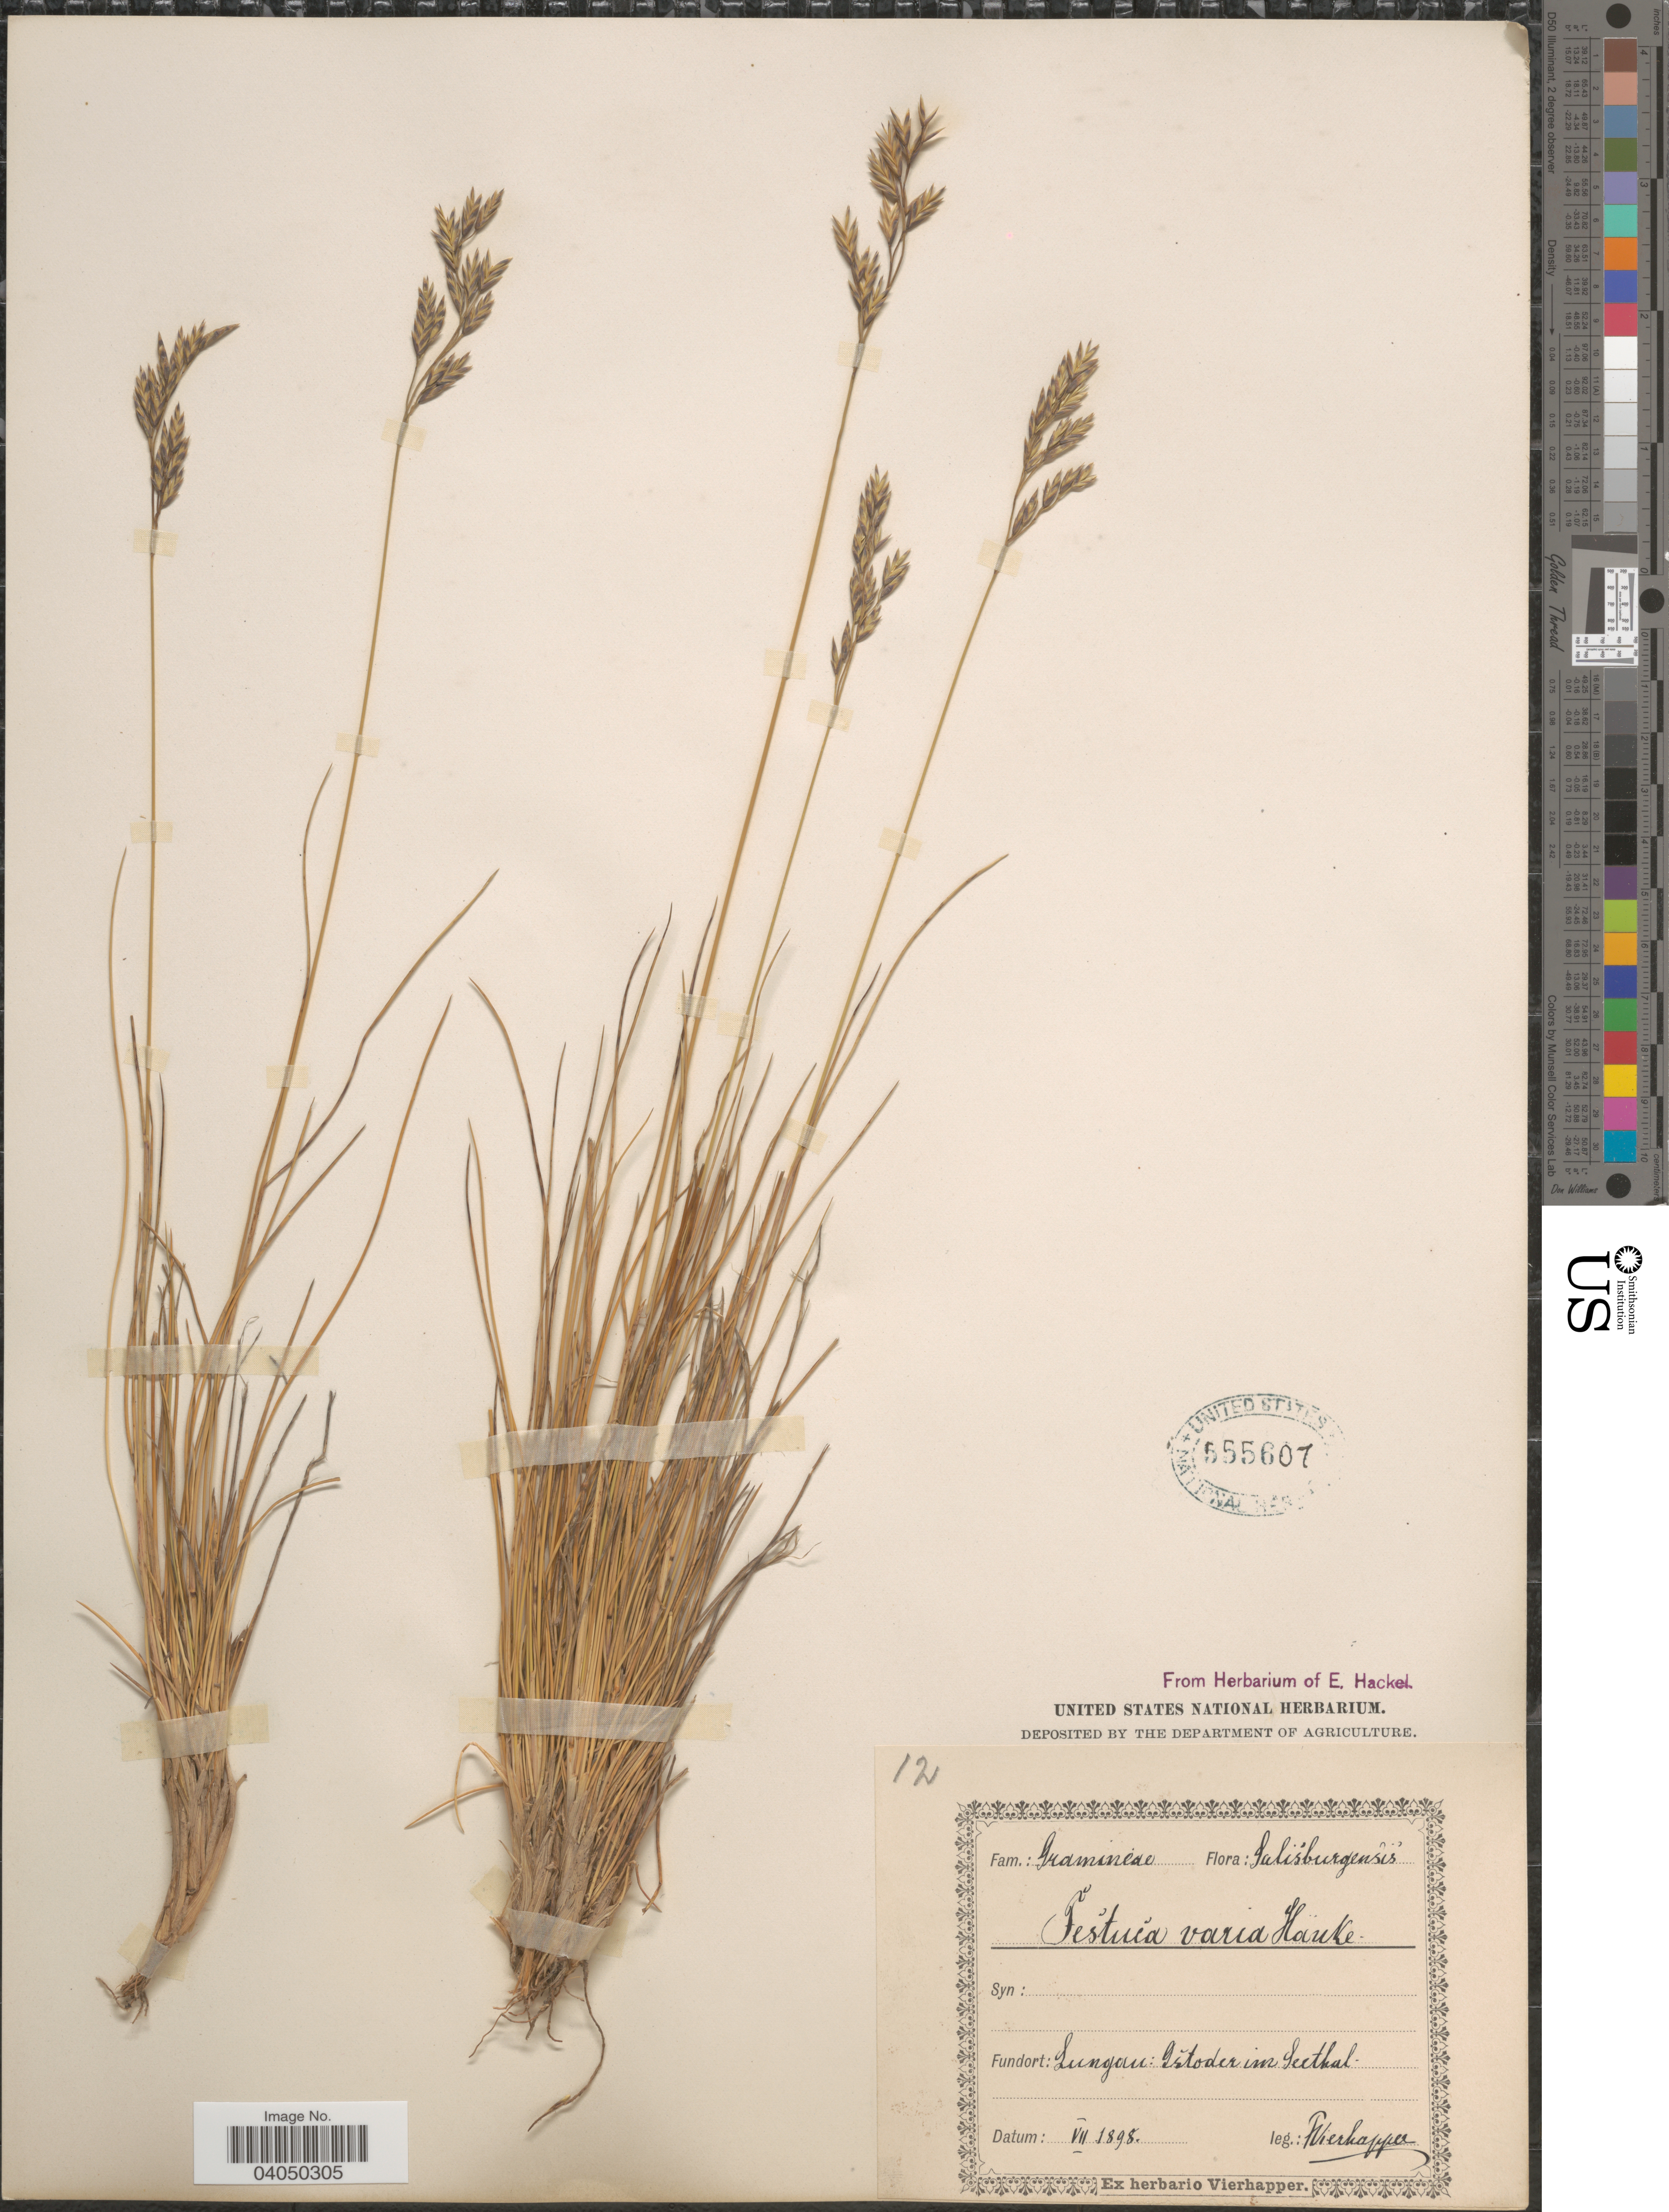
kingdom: Plantae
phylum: Tracheophyta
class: Liliopsida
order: Poales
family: Poaceae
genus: Festuca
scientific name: Festuca varia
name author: Haenke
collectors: F. Vierhapper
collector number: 12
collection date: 1898-07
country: Austria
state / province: Salzburg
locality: Salisburgensis. Lungau: Istoder im Seethal.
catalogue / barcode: US 555607